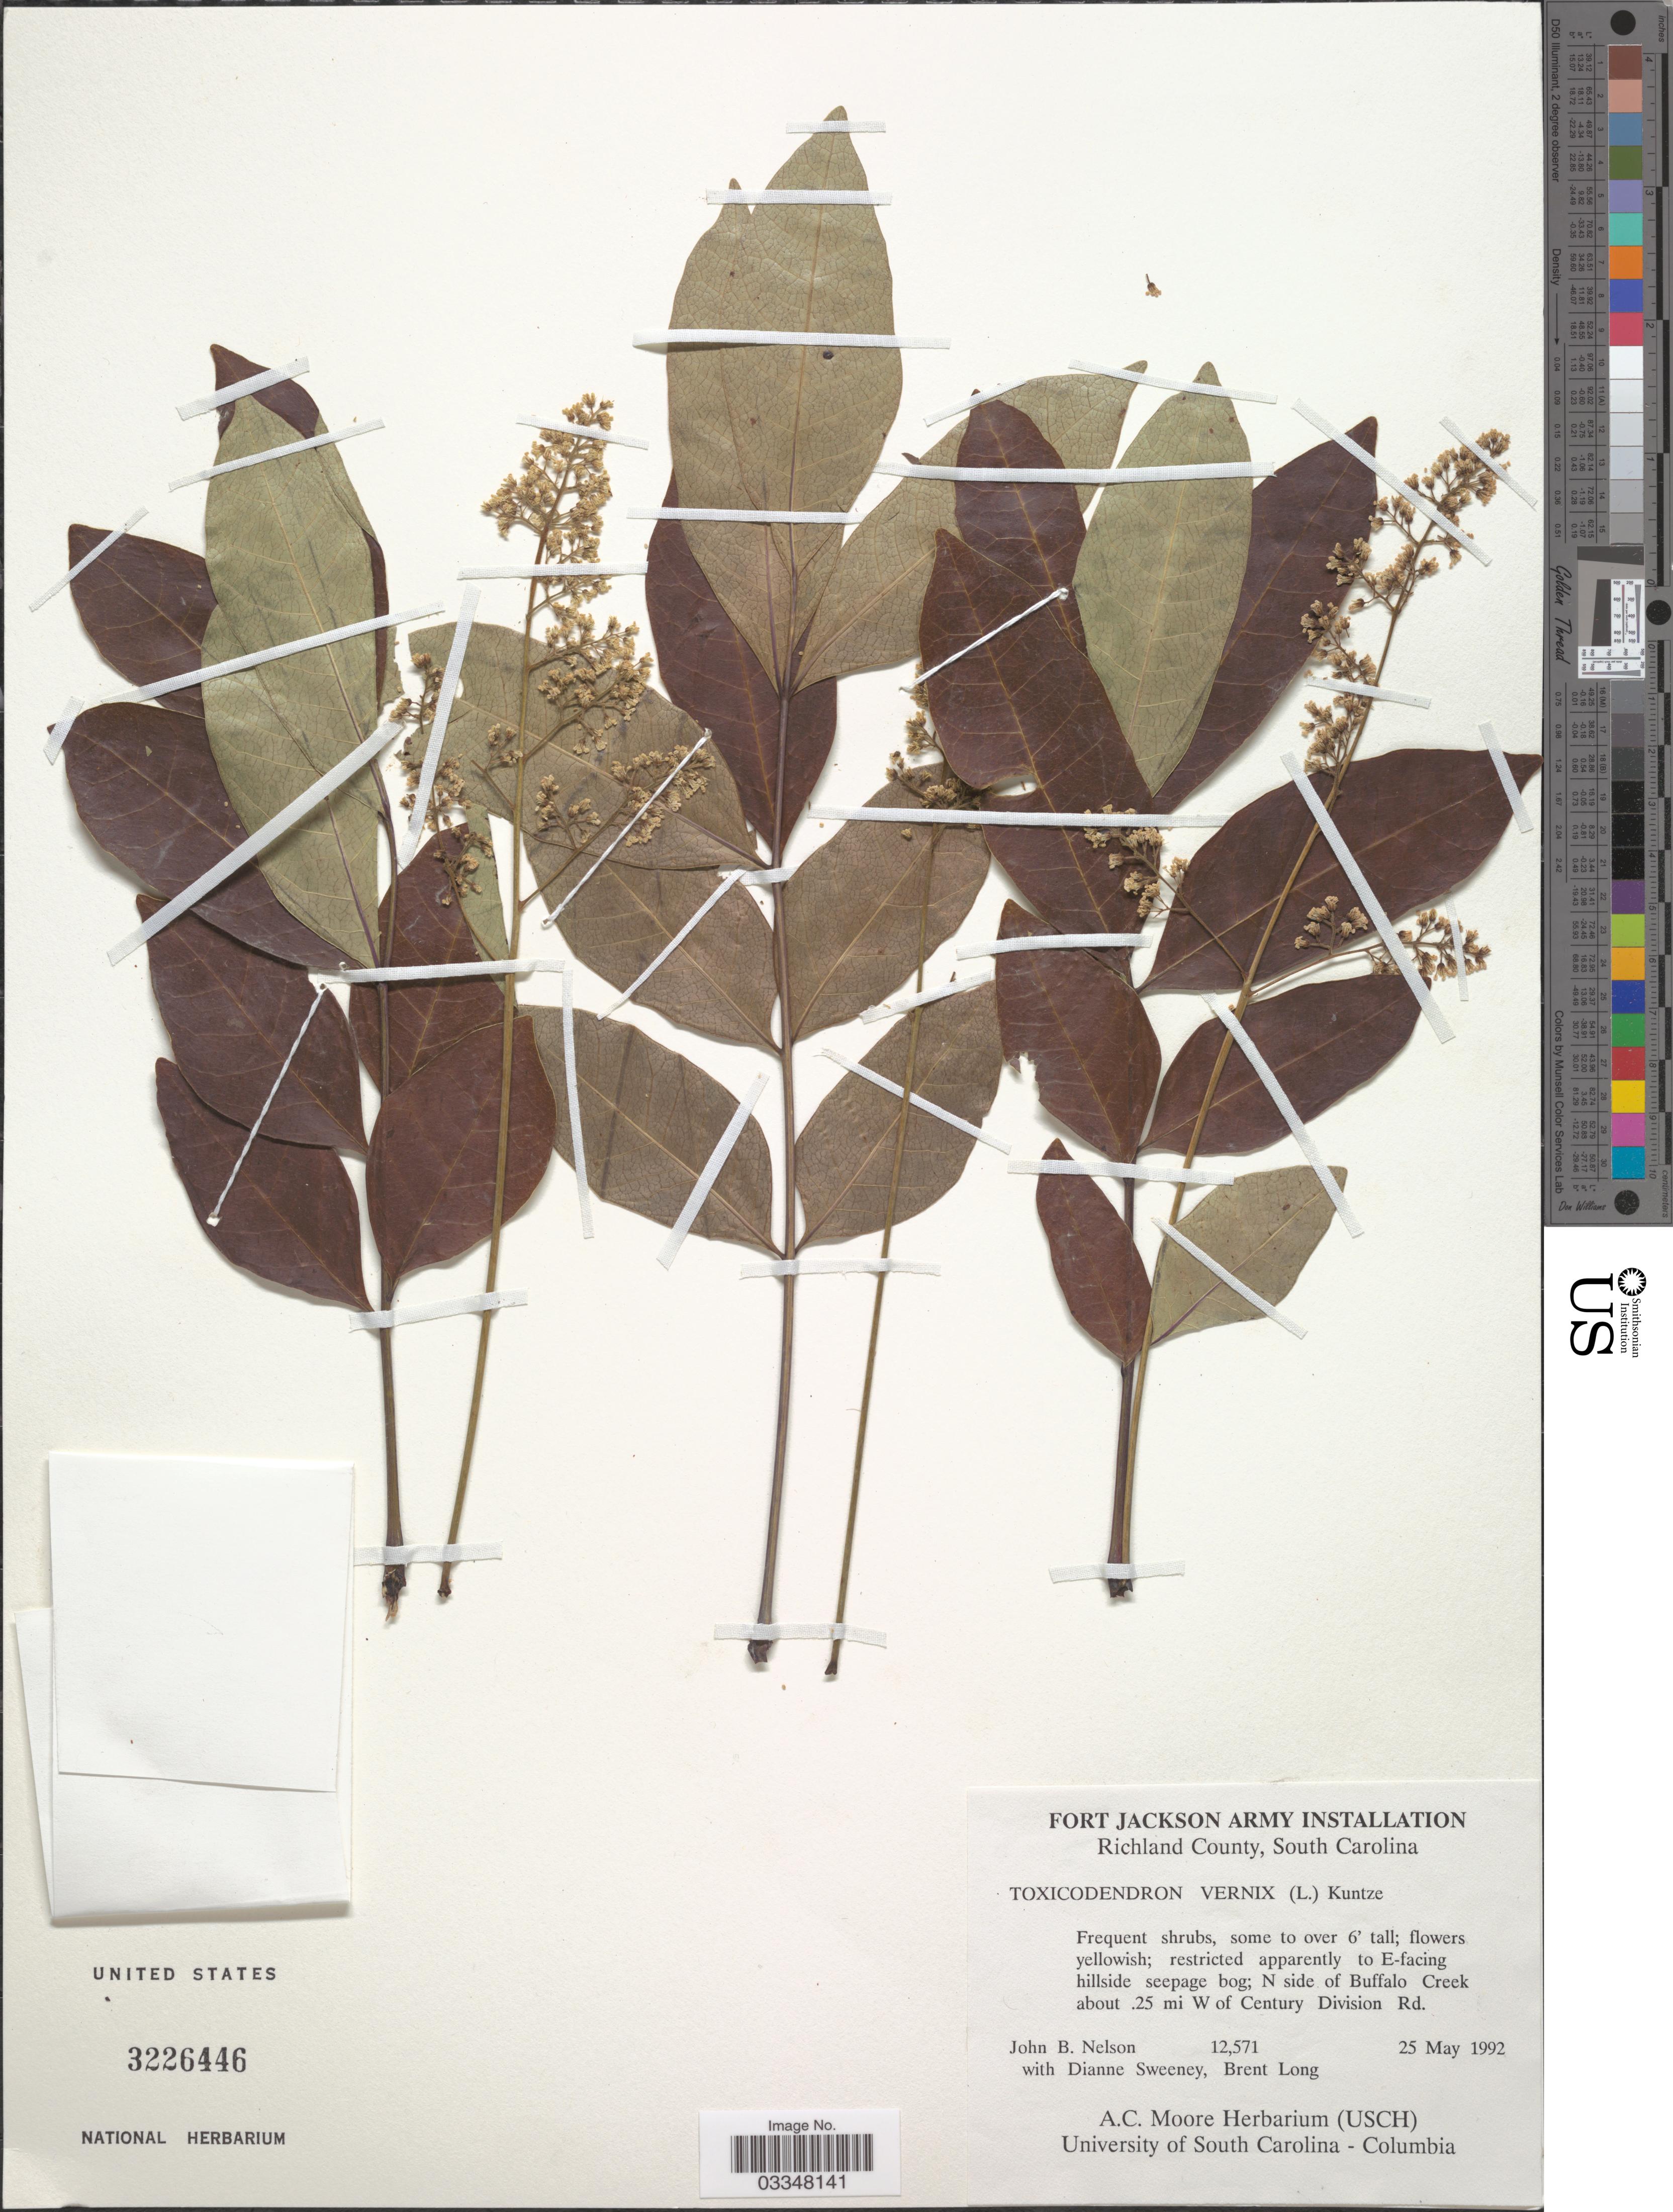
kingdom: Plantae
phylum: Tracheophyta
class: Magnoliopsida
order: Sapindales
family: Anacardiaceae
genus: Toxicodendron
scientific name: Toxicodendron vernix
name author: (L.) Kuntze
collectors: J. B. Nelson, D. Sweeney & B. Long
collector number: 12571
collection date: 1992-05-25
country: United States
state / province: South Carolina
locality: Richland County. N side of Buffalo Creek about .25 mi W of Century Division Rd.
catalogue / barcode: US 3226446